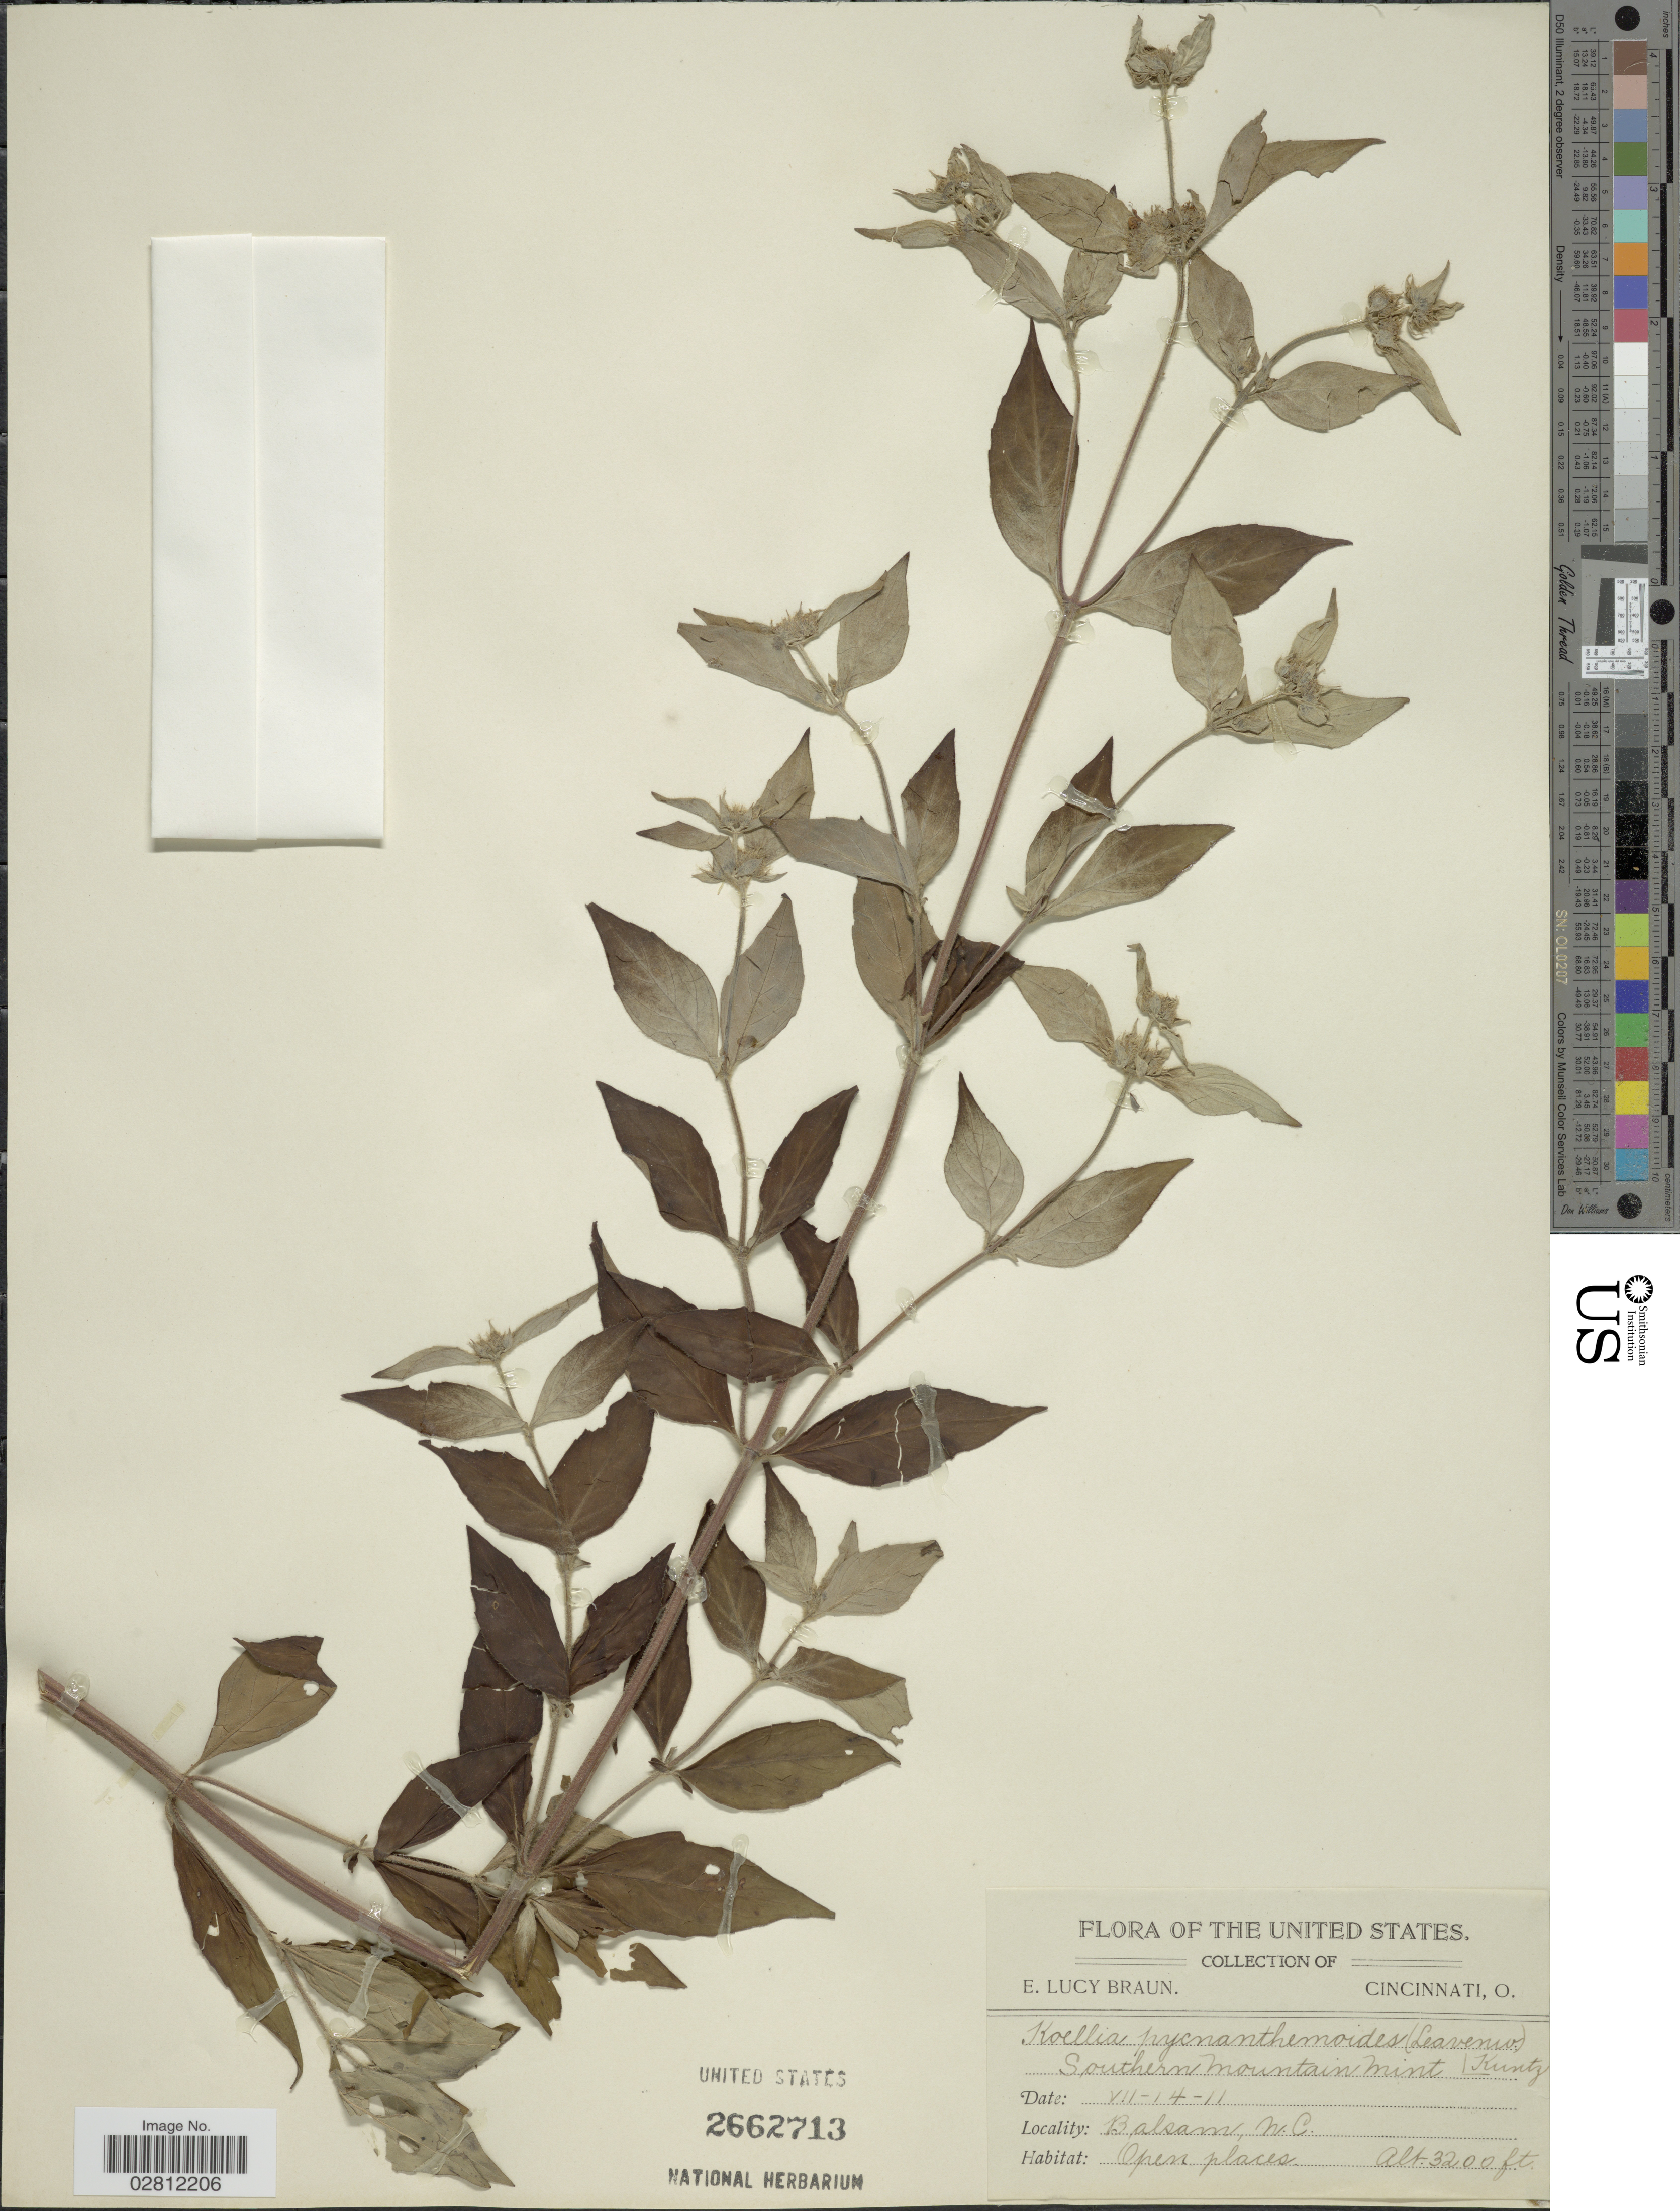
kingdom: Plantae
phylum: Tracheophyta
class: Magnoliopsida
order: Lamiales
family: Lamiaceae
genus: Pycnanthemum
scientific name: Pycnanthemum viridifolium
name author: E. Grant & Epling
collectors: E. L. Braun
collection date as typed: Transcribed d/m/y: 14/7/11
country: United States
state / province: North Carolina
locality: Balsam.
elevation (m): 975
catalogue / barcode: US 2662713